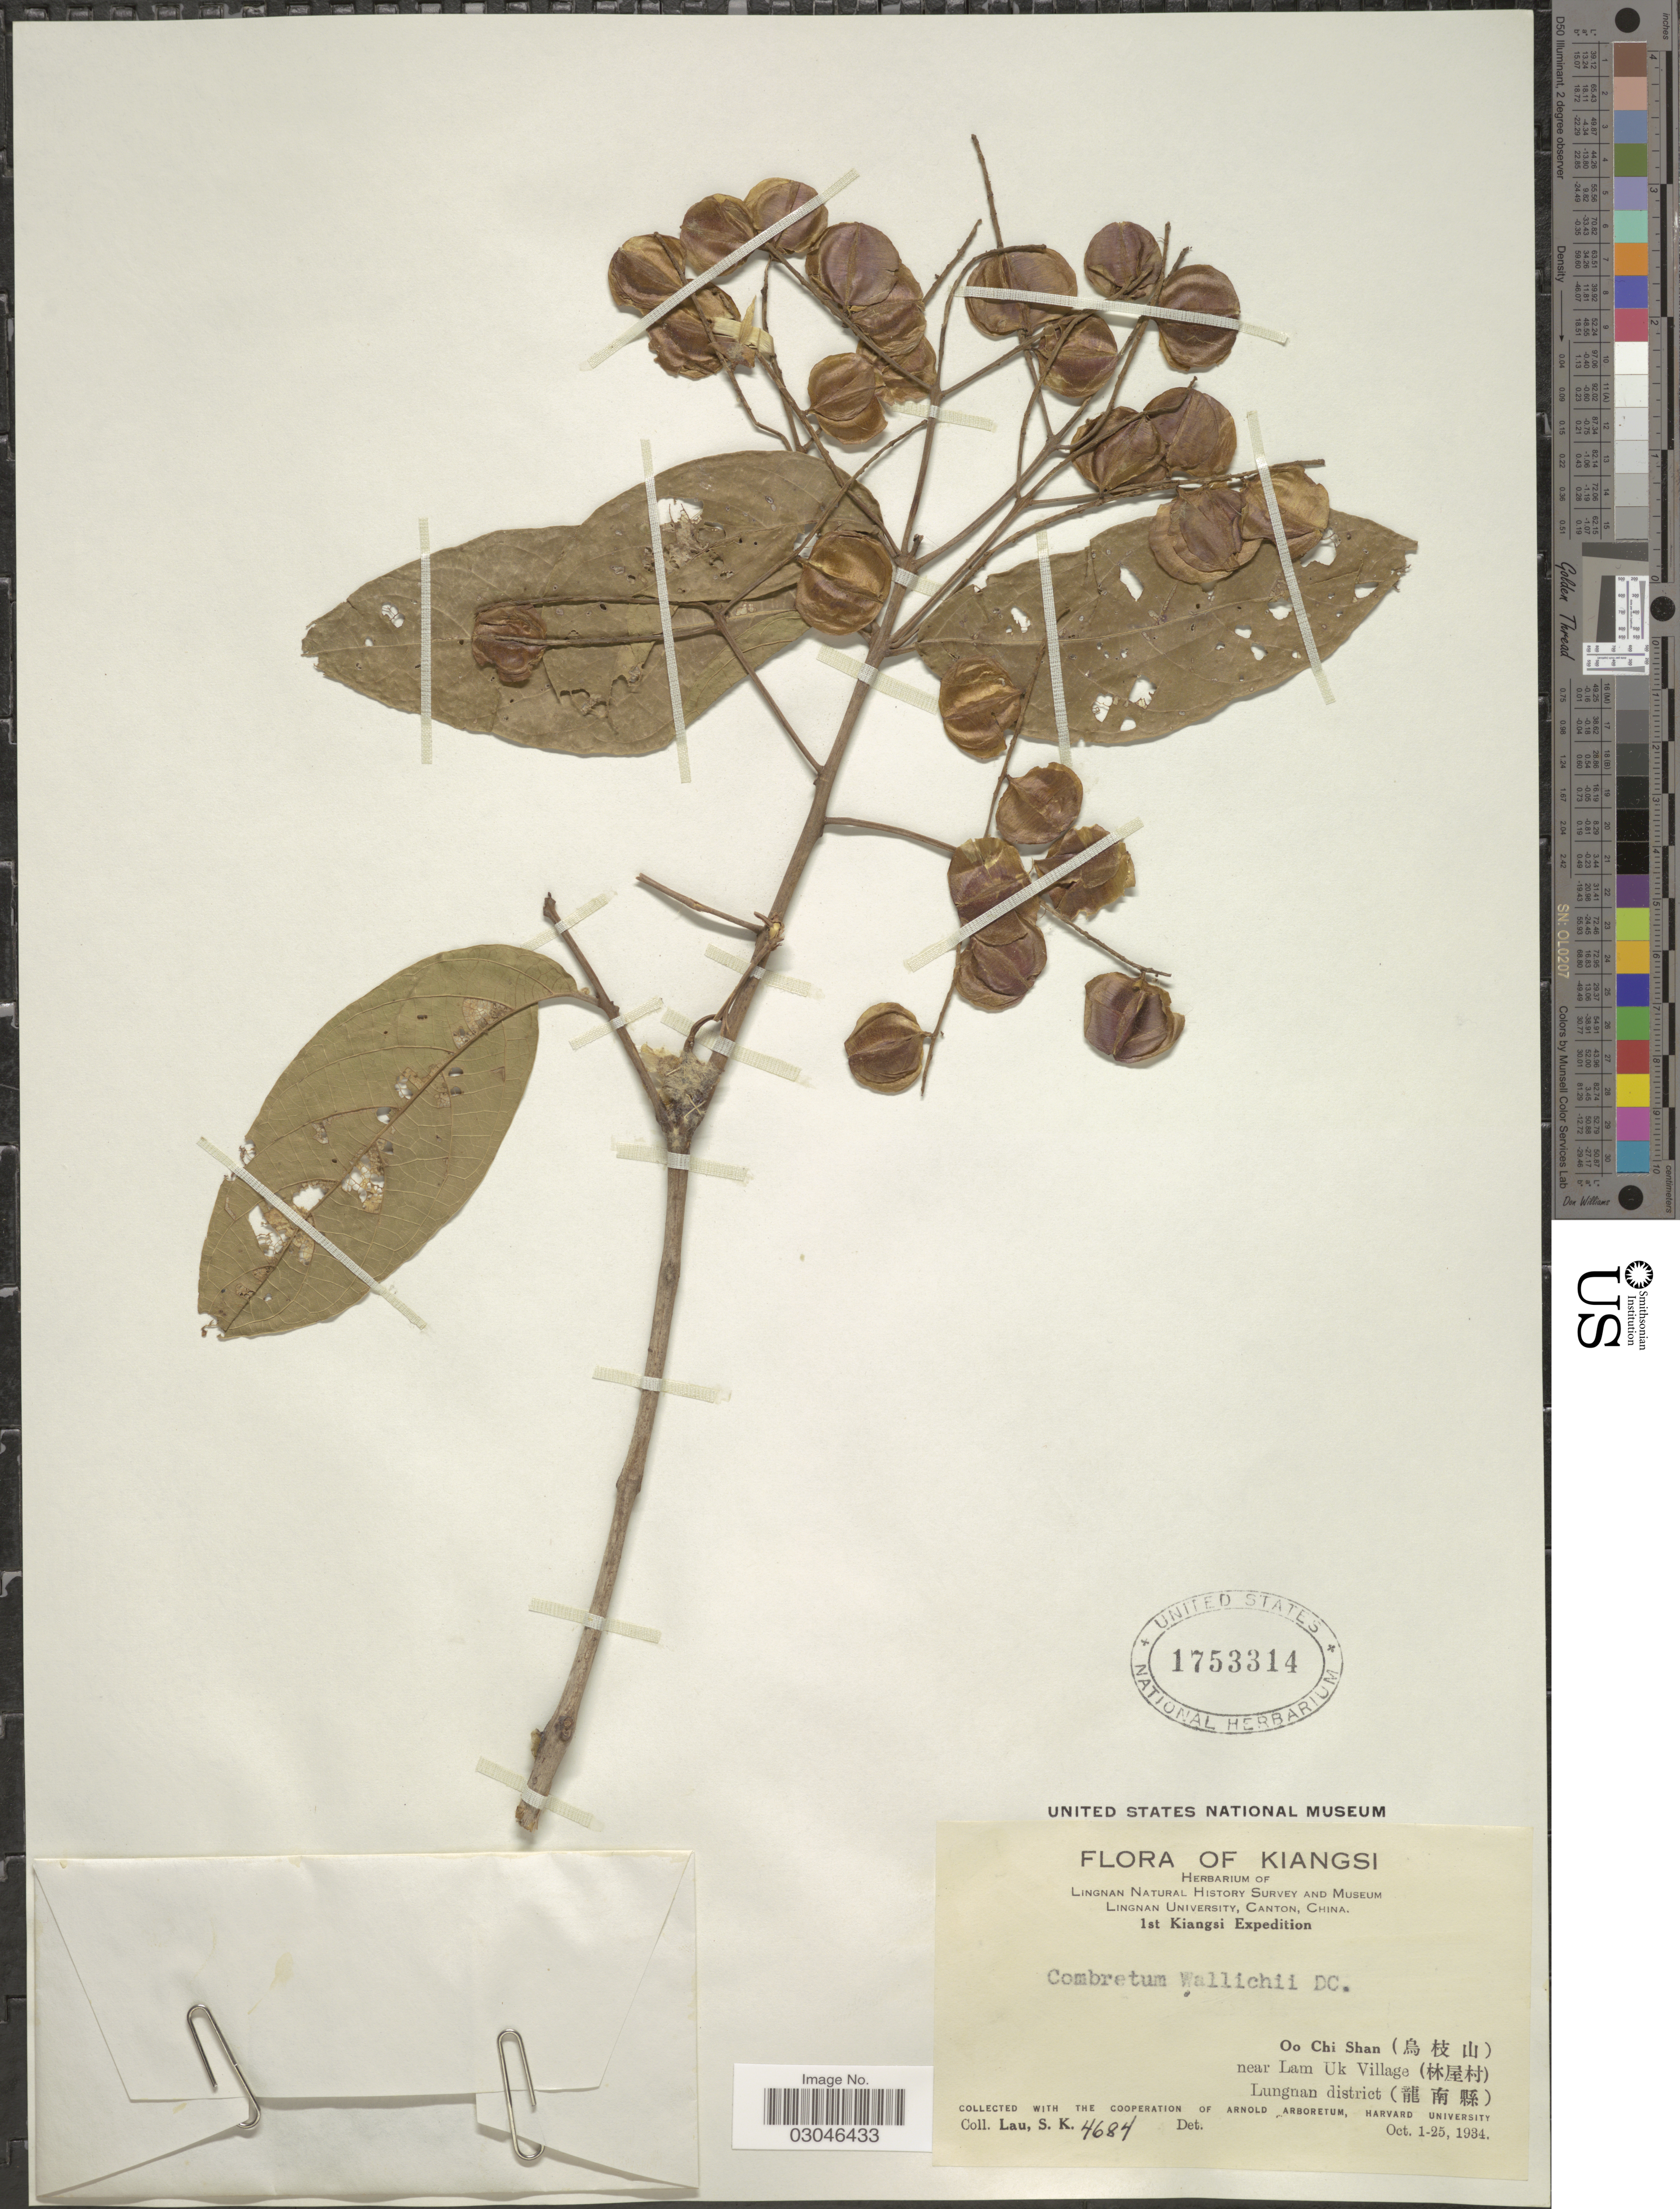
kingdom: Plantae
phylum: Tracheophyta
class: Magnoliopsida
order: Myrtales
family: Combretaceae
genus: Combretum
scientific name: Combretum wallichii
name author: DC.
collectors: S. K. Lau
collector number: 4684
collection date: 1934-10-01/1934-10-25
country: China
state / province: Jiangxi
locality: Kiangsi. Oo Chi Shan (X) near Lam Uk Village (X) Lungnan district (X).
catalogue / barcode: US 1753314